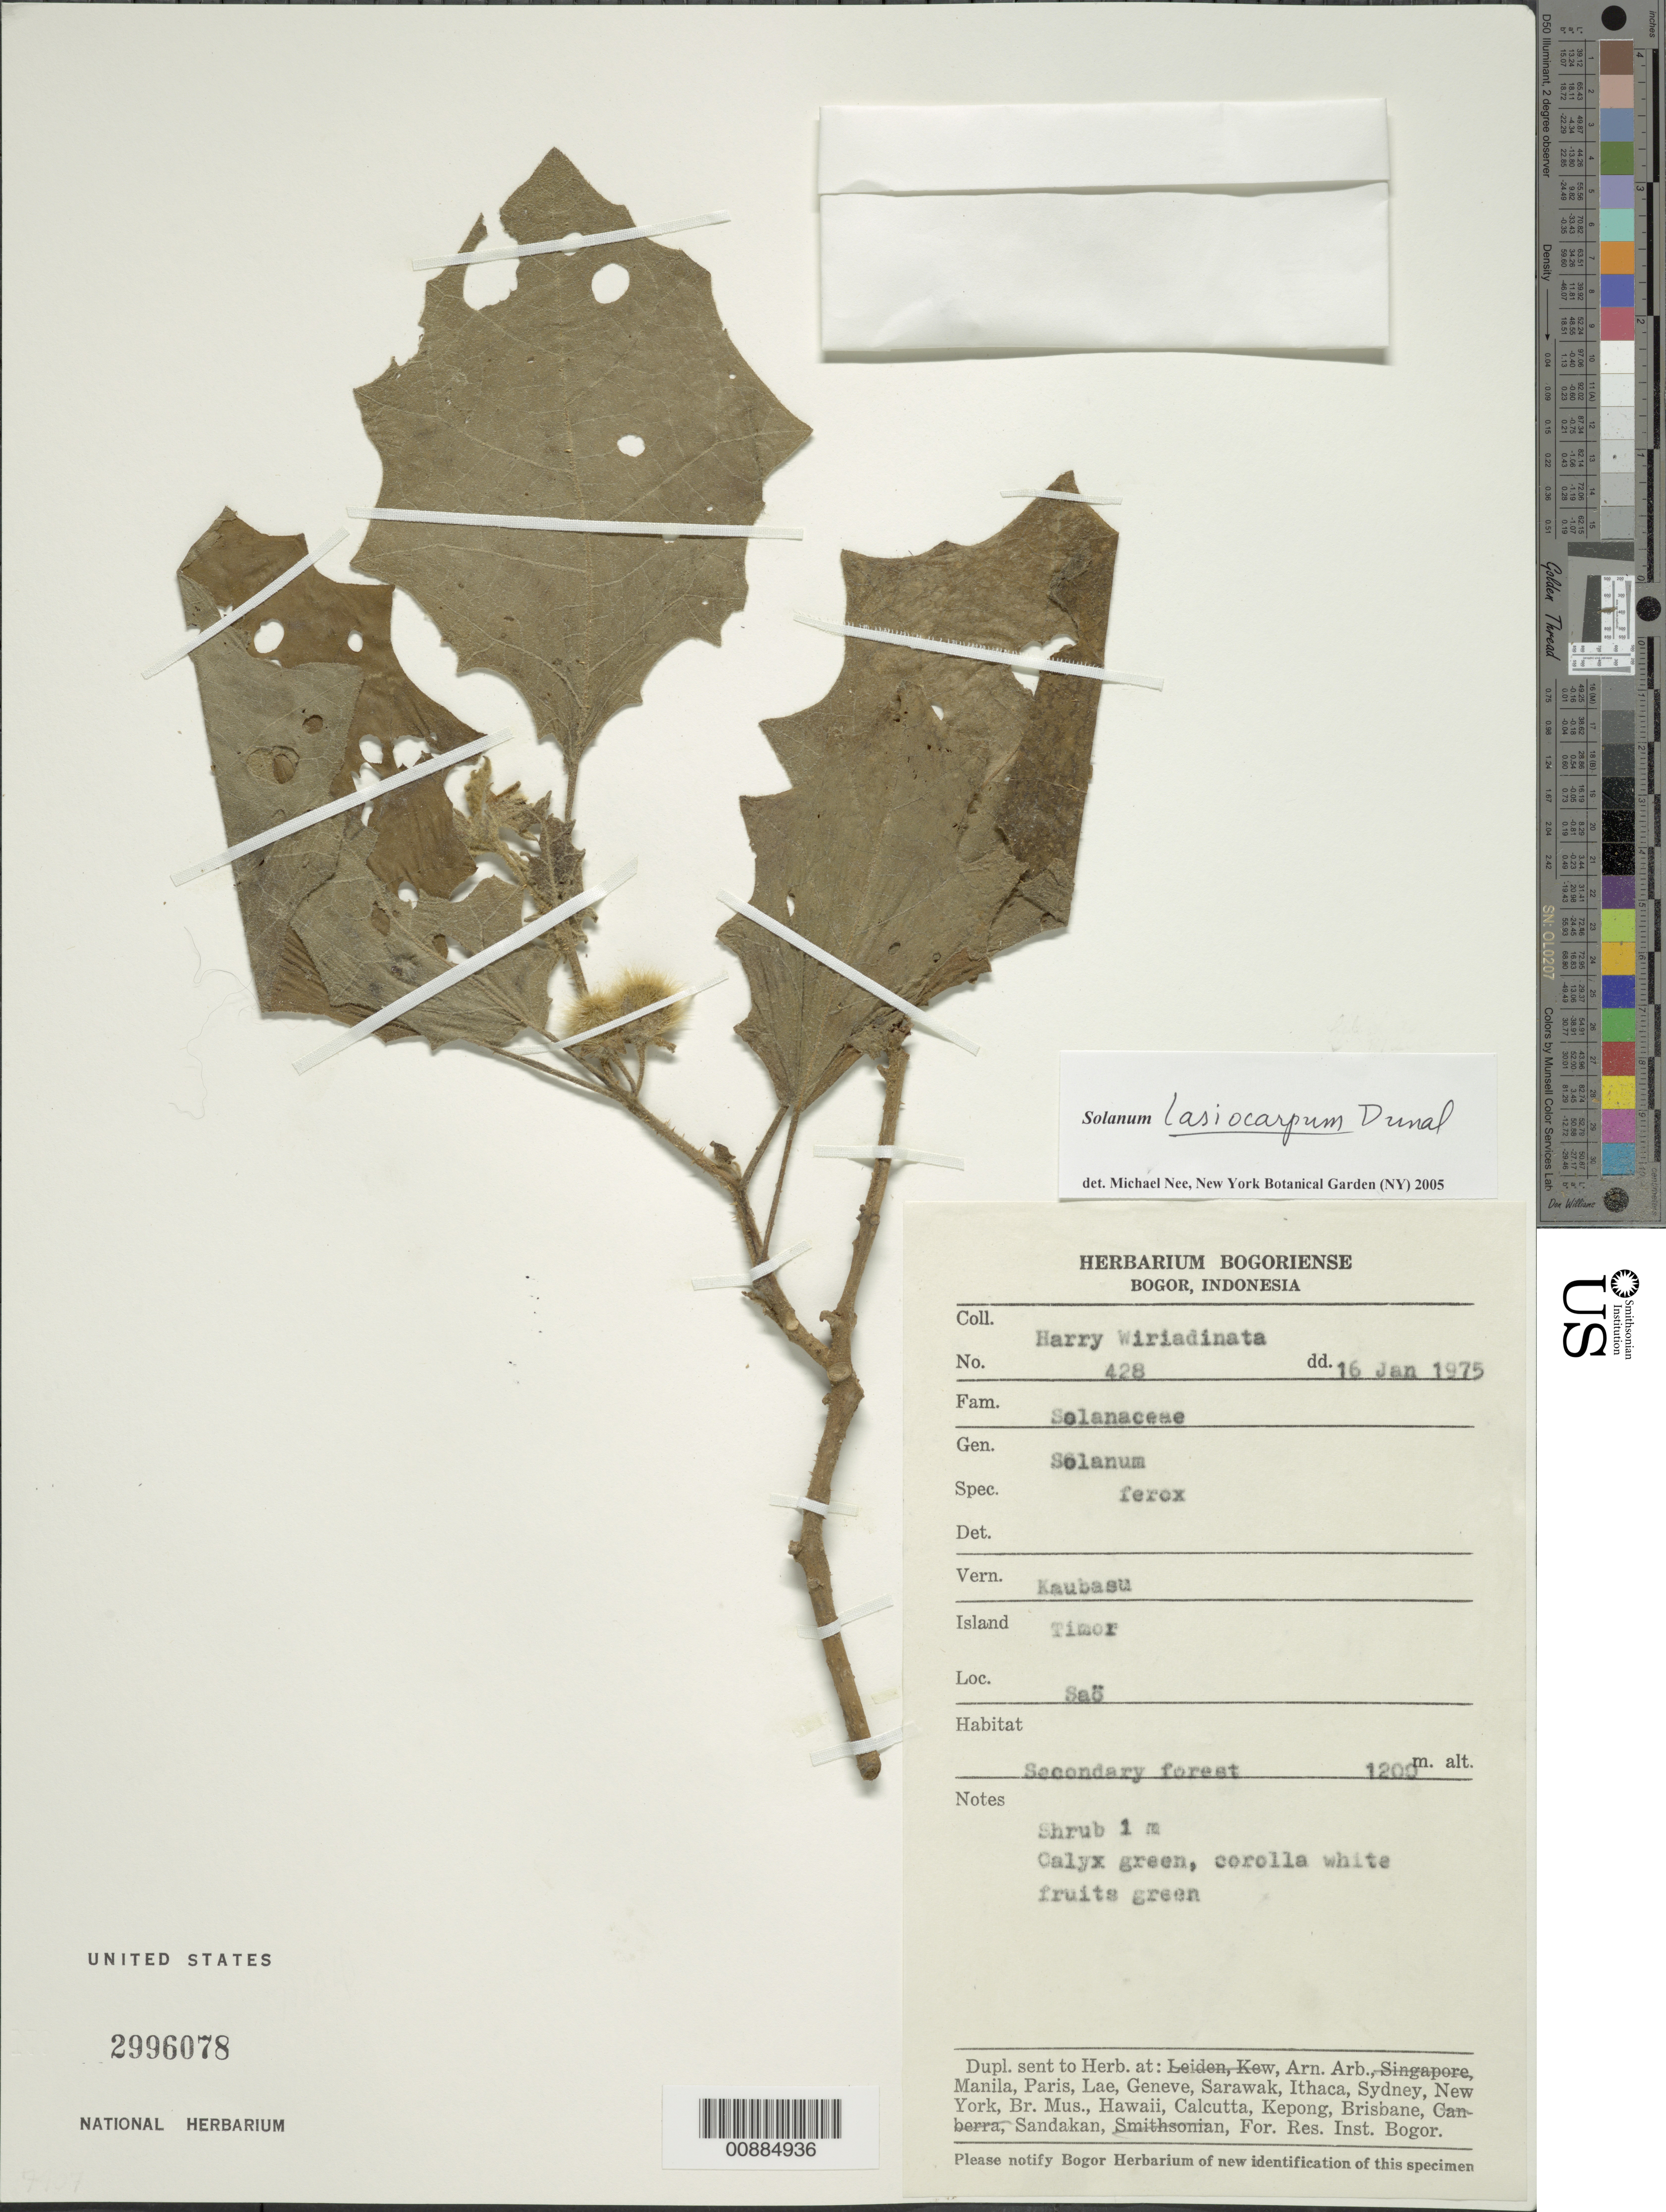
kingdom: Plantae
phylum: Tracheophyta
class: Magnoliopsida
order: Solanales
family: Solanaceae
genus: Solanum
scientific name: Solanum lasiocarpum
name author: Dunal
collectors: H. Wiriadinata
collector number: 428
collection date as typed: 16 Jan 1975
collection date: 1975-01-16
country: Indonesia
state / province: Nusa Tenggara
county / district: Nusa Tenggara Timur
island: Timor I.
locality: Sao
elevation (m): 1200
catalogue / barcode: US 2996078